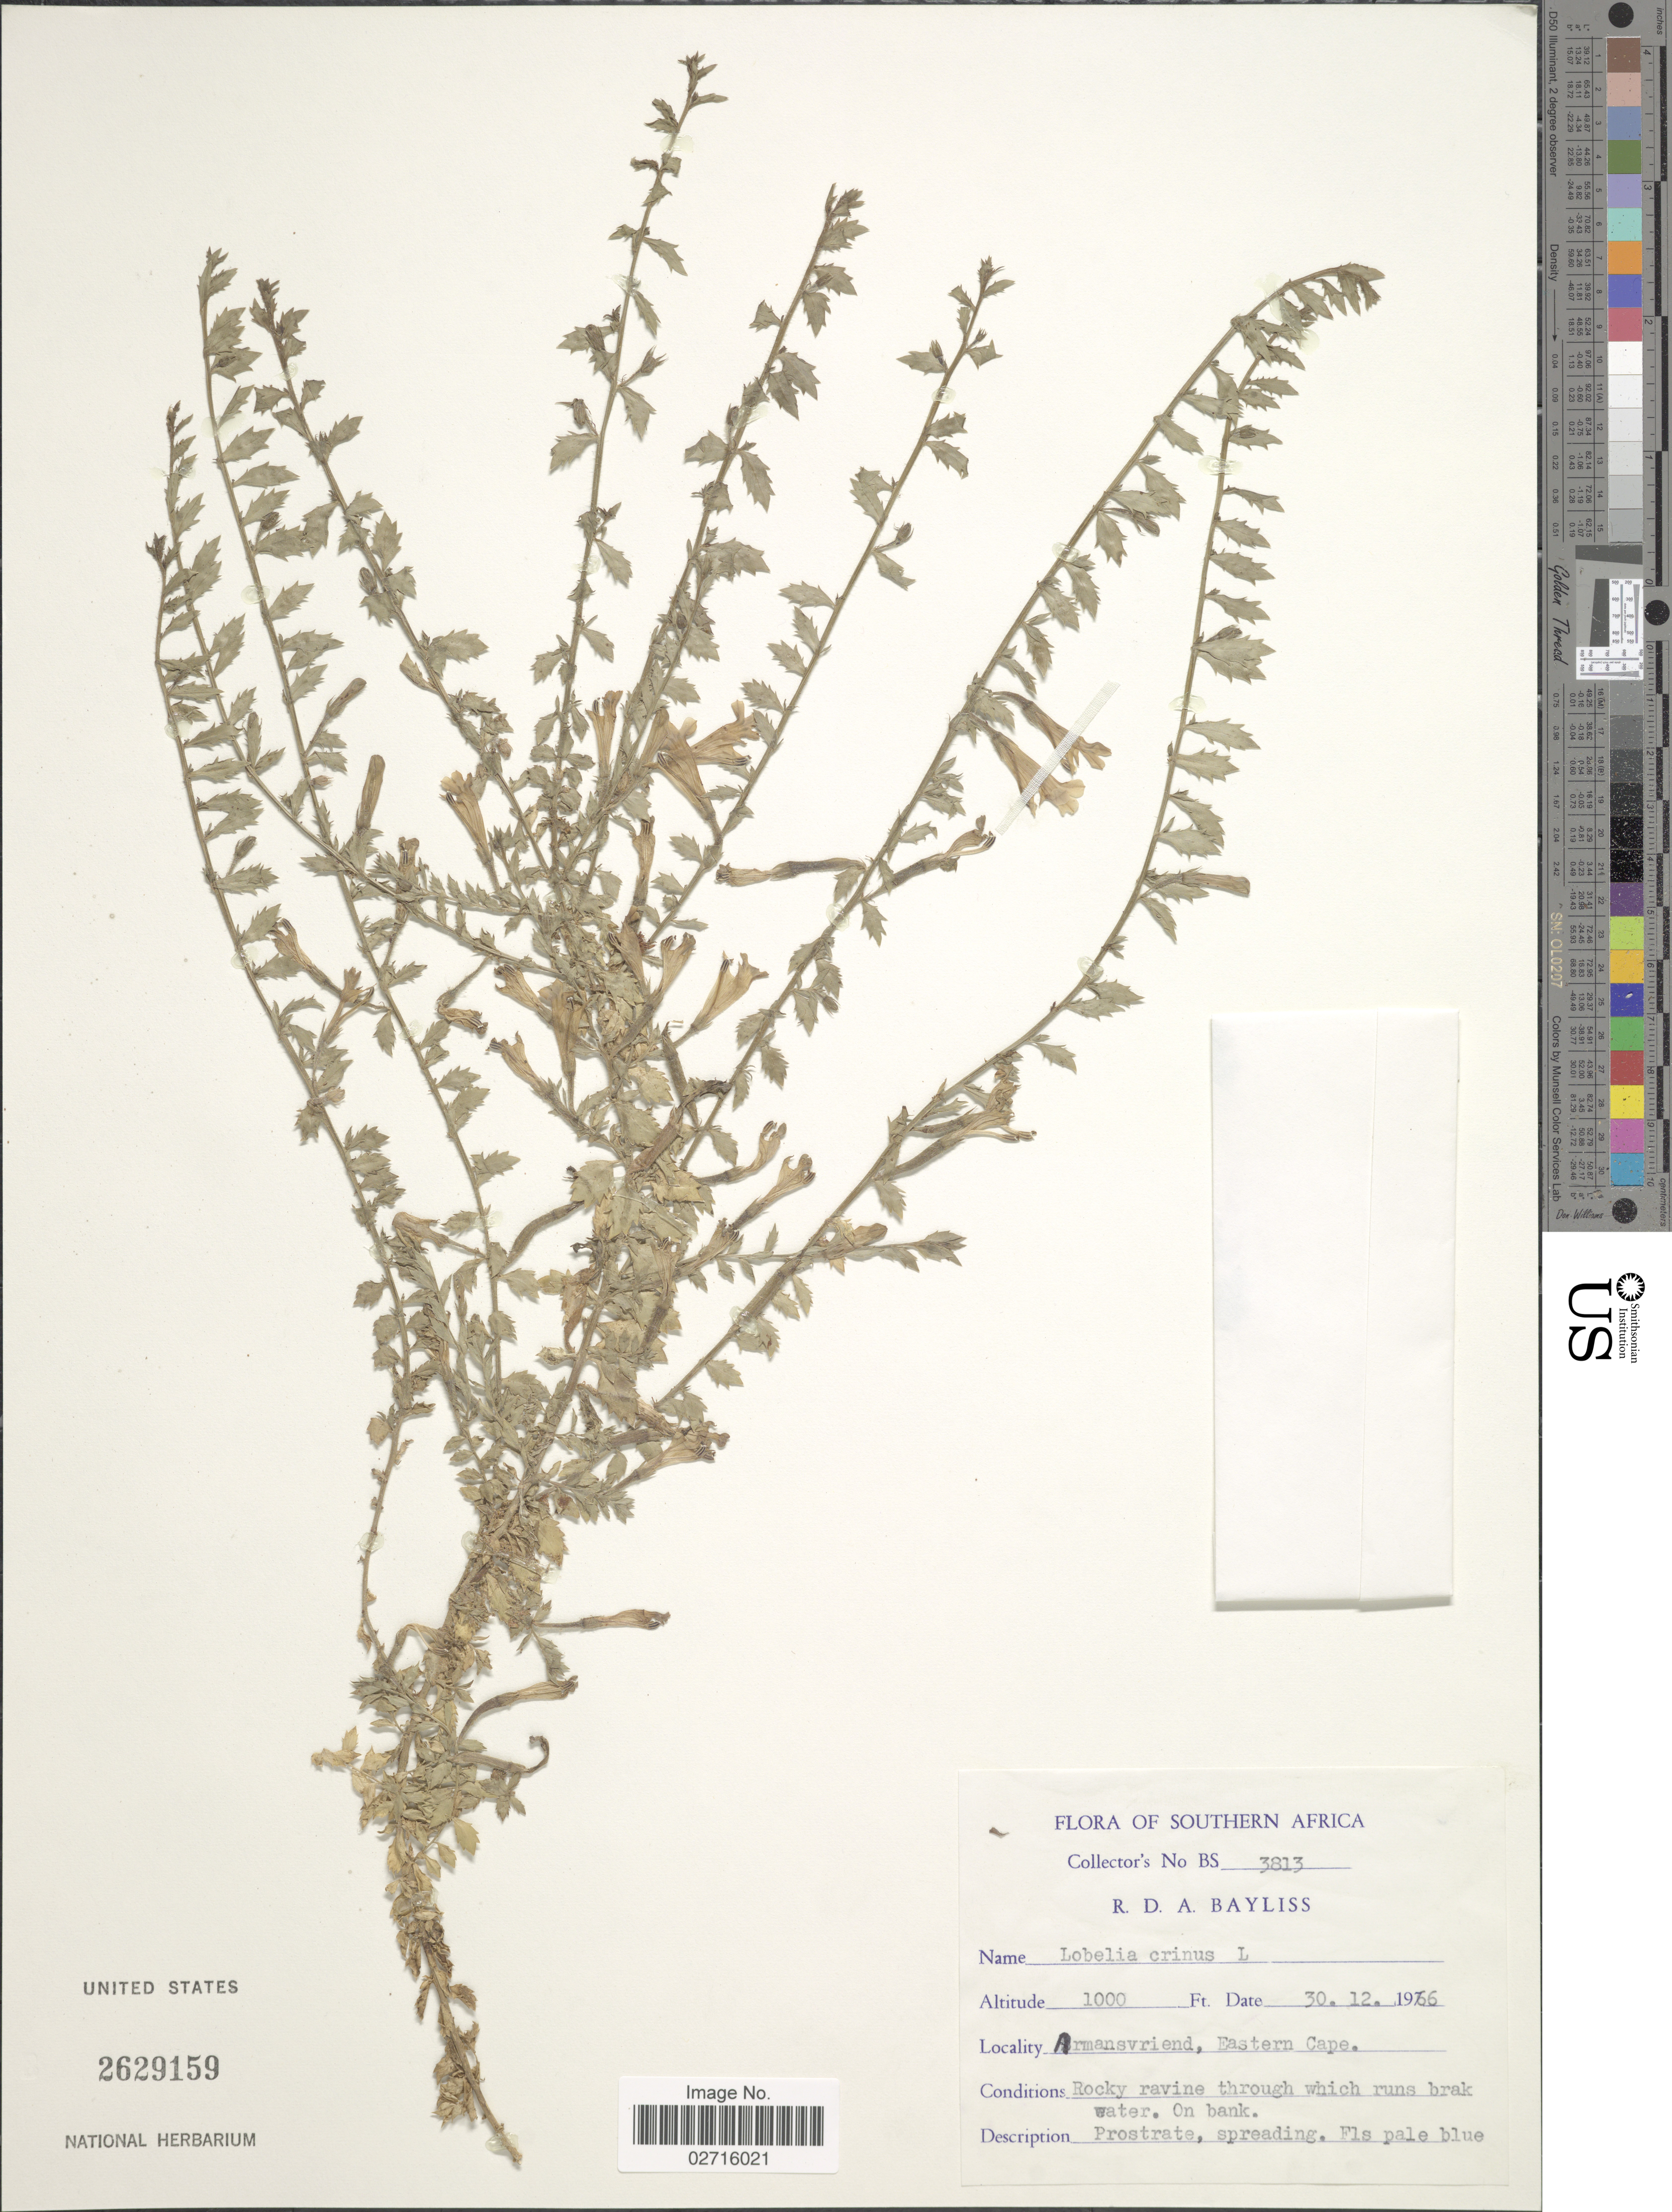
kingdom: Plantae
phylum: Tracheophyta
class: Magnoliopsida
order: Asterales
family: Campanulaceae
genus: Lobelia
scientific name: Lobelia erinus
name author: L.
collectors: R. Bayliss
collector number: BS 3813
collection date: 1966-12-30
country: South Africa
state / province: Eastern Cape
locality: Armansvriend, on bank.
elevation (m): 305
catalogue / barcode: US 2629159